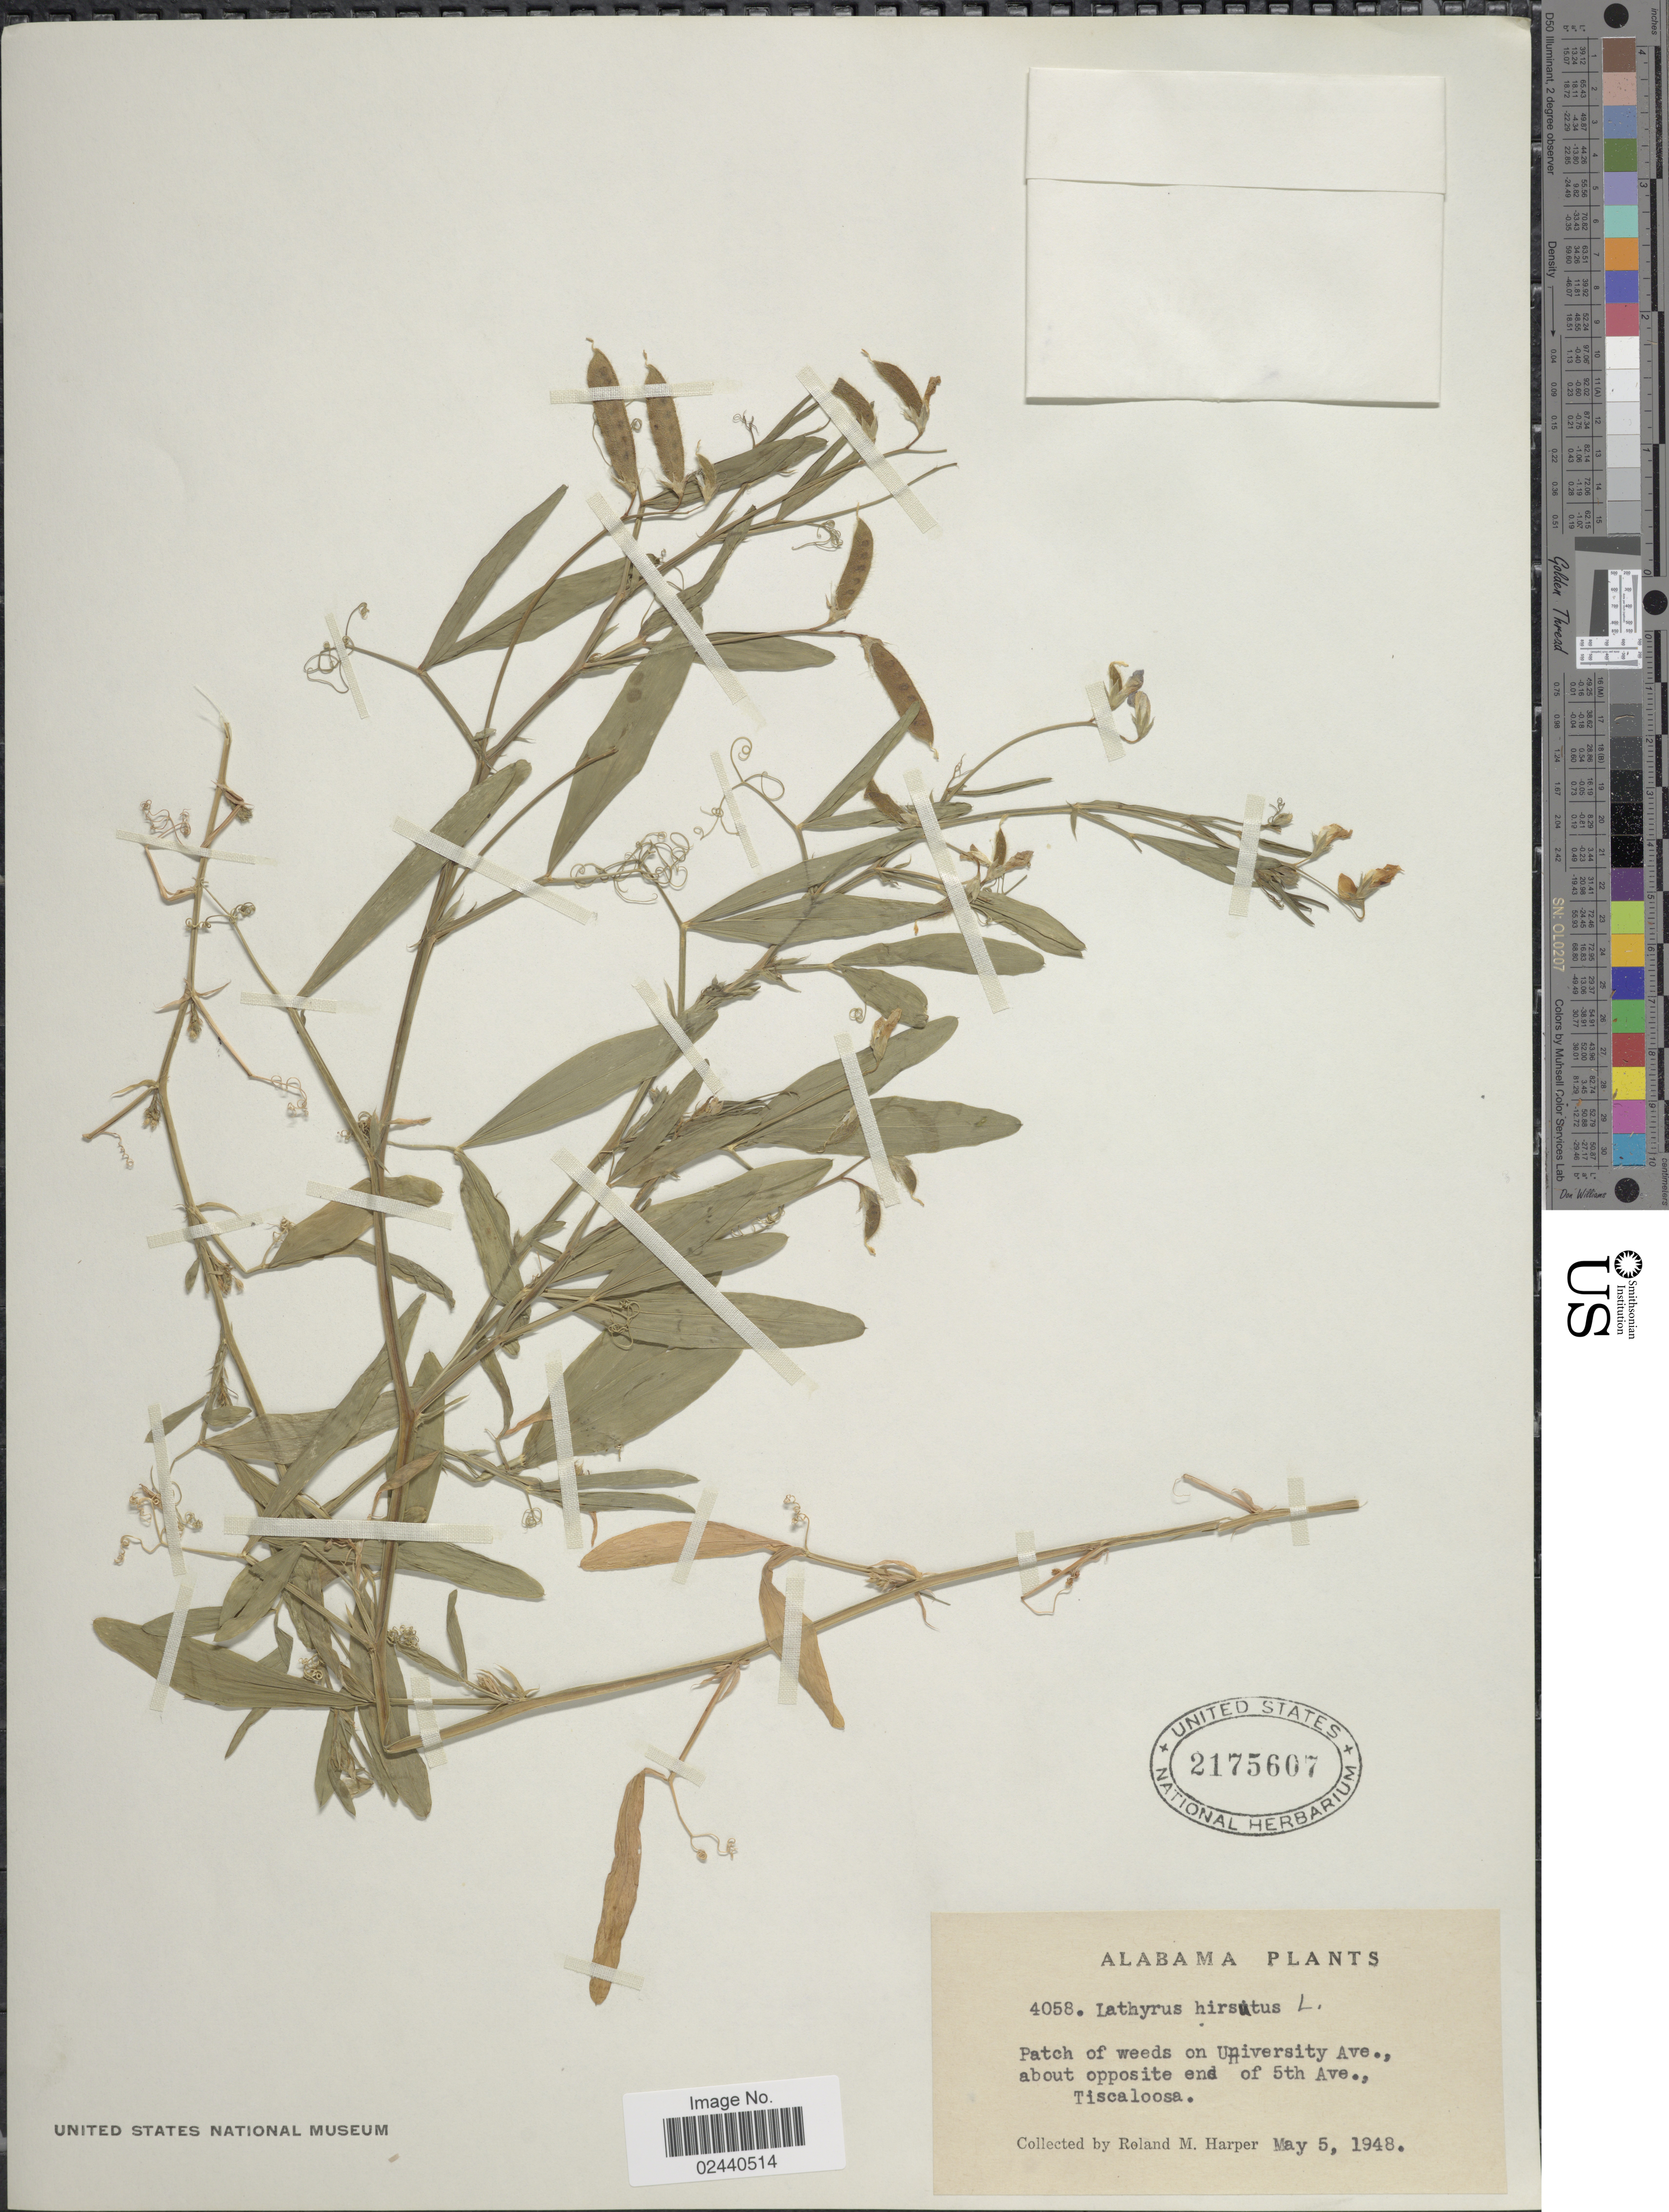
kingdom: Plantae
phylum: Tracheophyta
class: Magnoliopsida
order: Fabales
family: Fabaceae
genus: Lathyrus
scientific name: Lathyrus hirsutus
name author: L.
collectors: R. M. Harper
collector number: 4058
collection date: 1948-05-05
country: United States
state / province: Alabama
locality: Patch of weeds on University Ave., about opposite end of 5th Ave., Tiscaloosa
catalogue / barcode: US 2175607